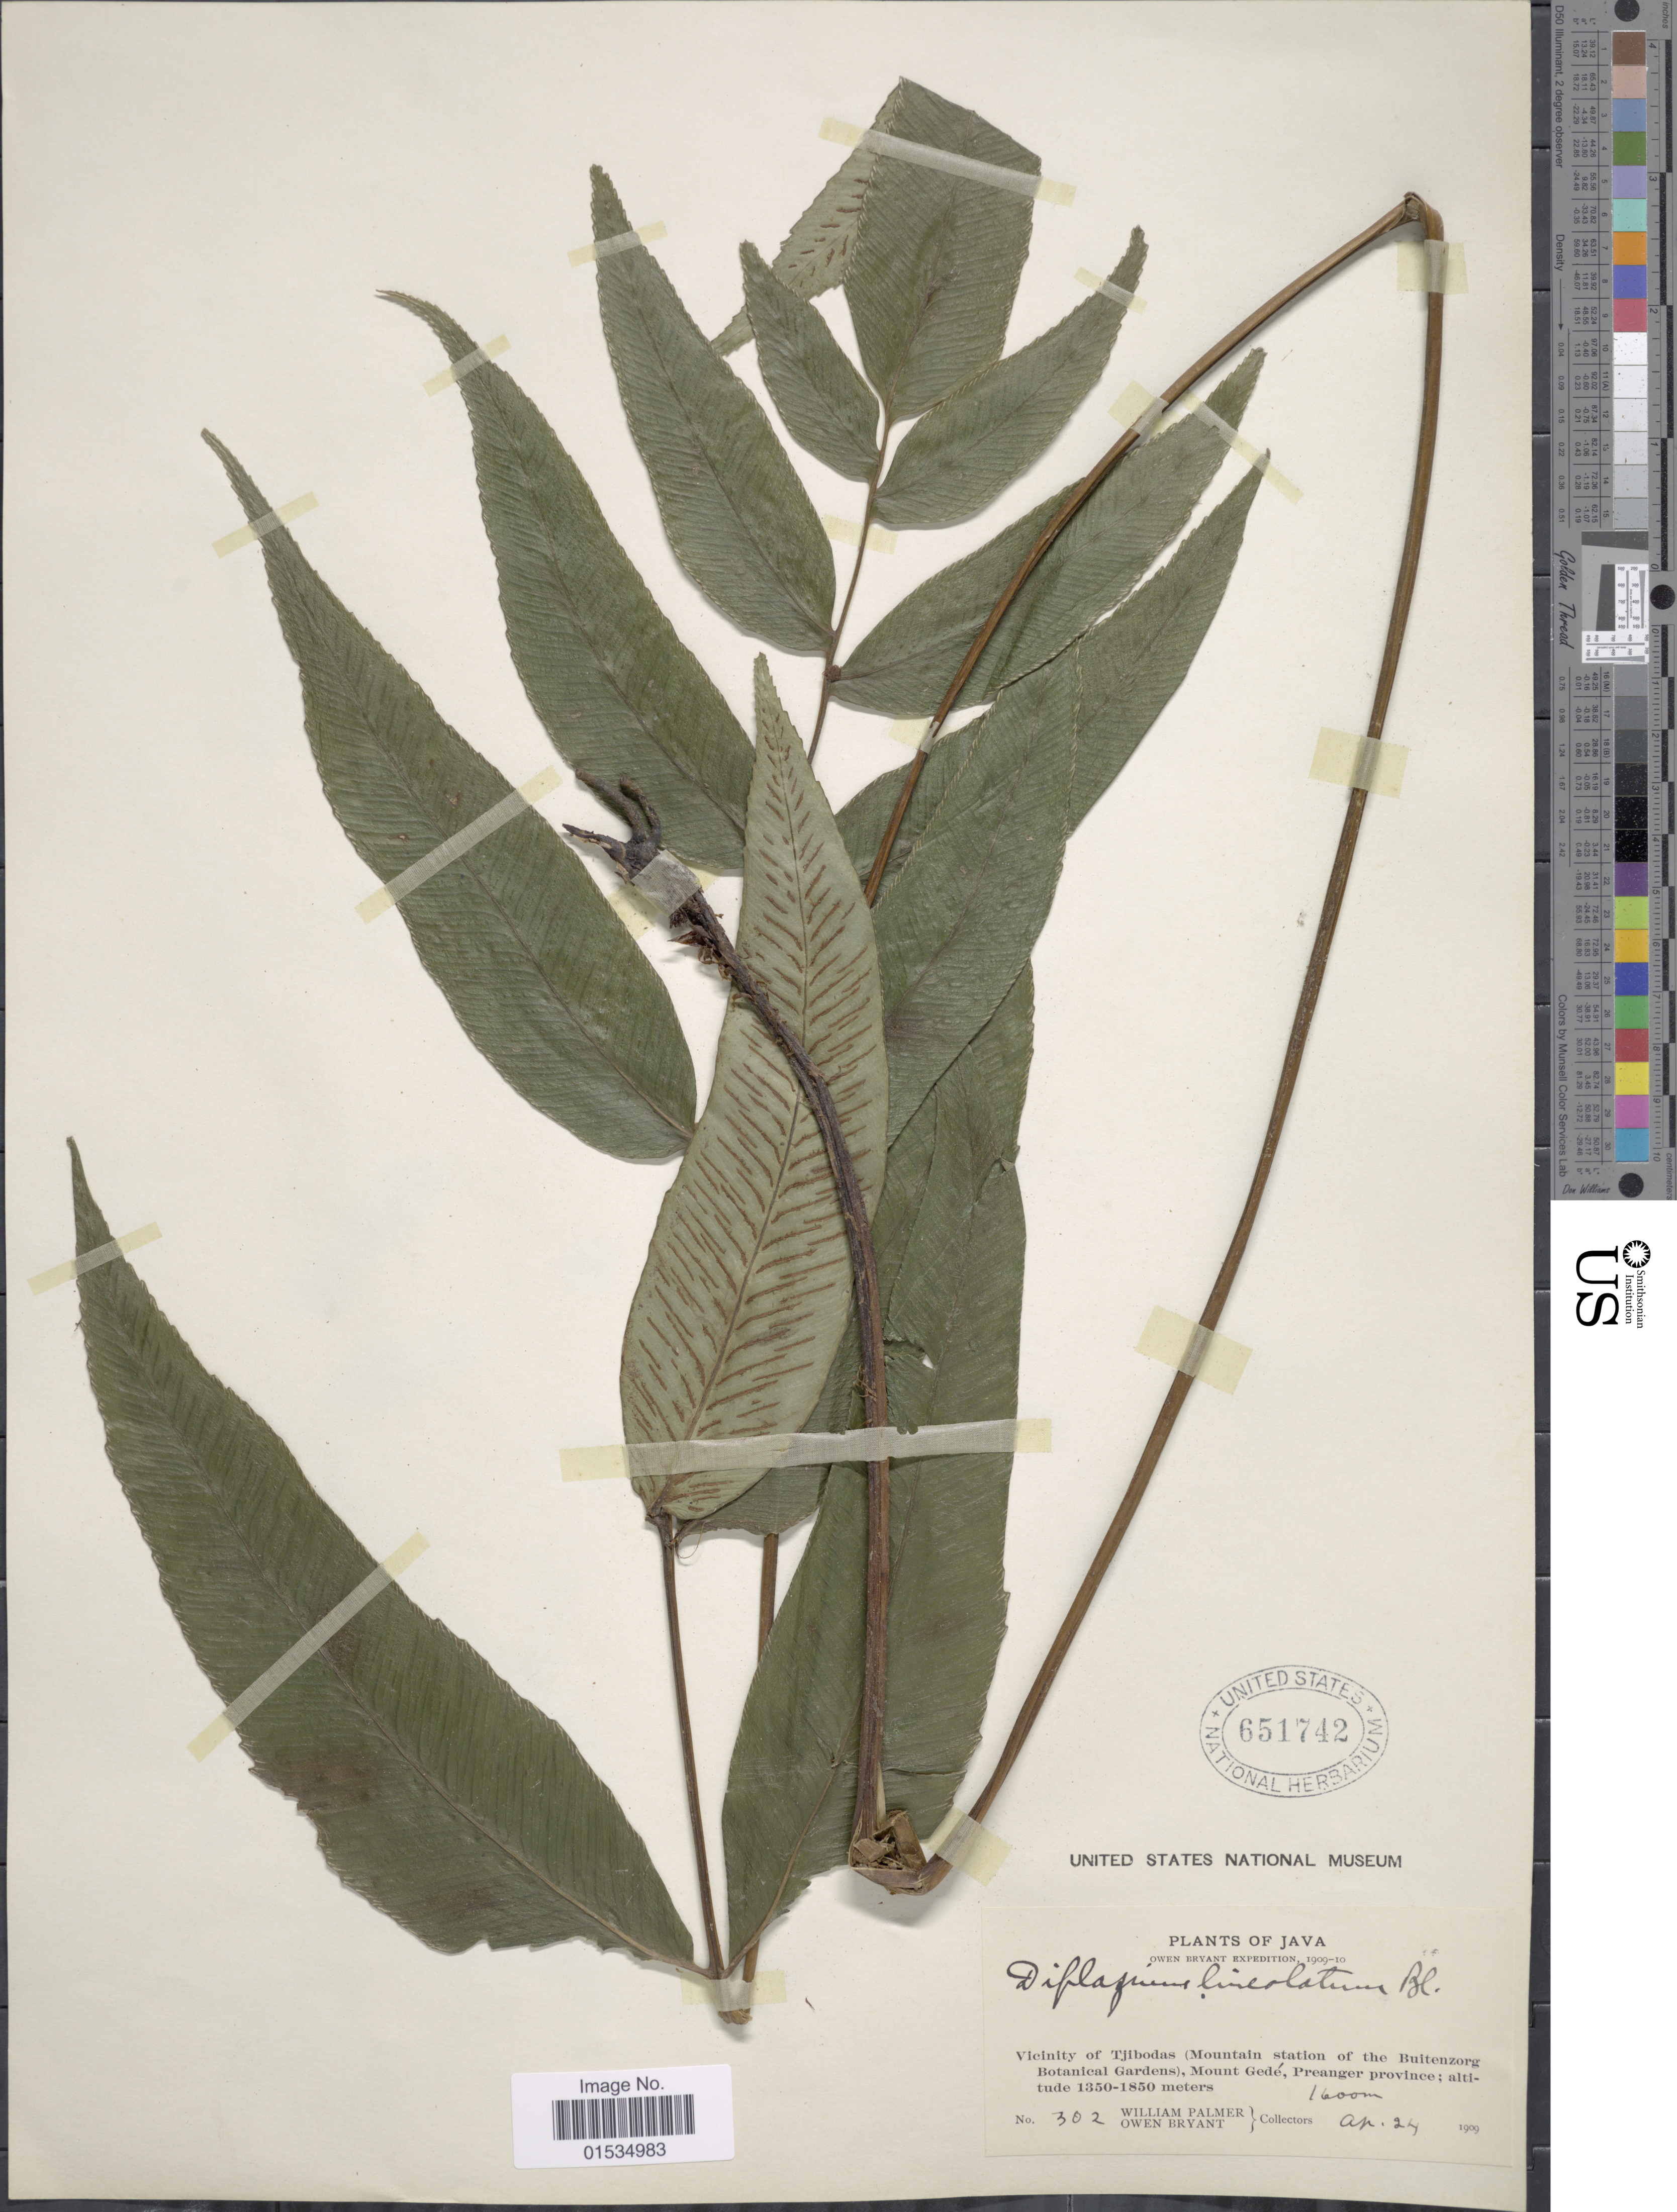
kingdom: Plantae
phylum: Tracheophyta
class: Polypodiopsida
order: Polypodiales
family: Athyriaceae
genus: Diplazium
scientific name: Diplazium fraxinifolium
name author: C. Presl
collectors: W. Palmer & O. Bryant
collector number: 302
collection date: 1909-04-24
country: Indonesia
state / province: Java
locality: Vicinity of Tjibodas (Mountain station of the Buitenzorg Botanical Gardens), Mount Gedé, Preanger province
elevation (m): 1600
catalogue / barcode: US 651742